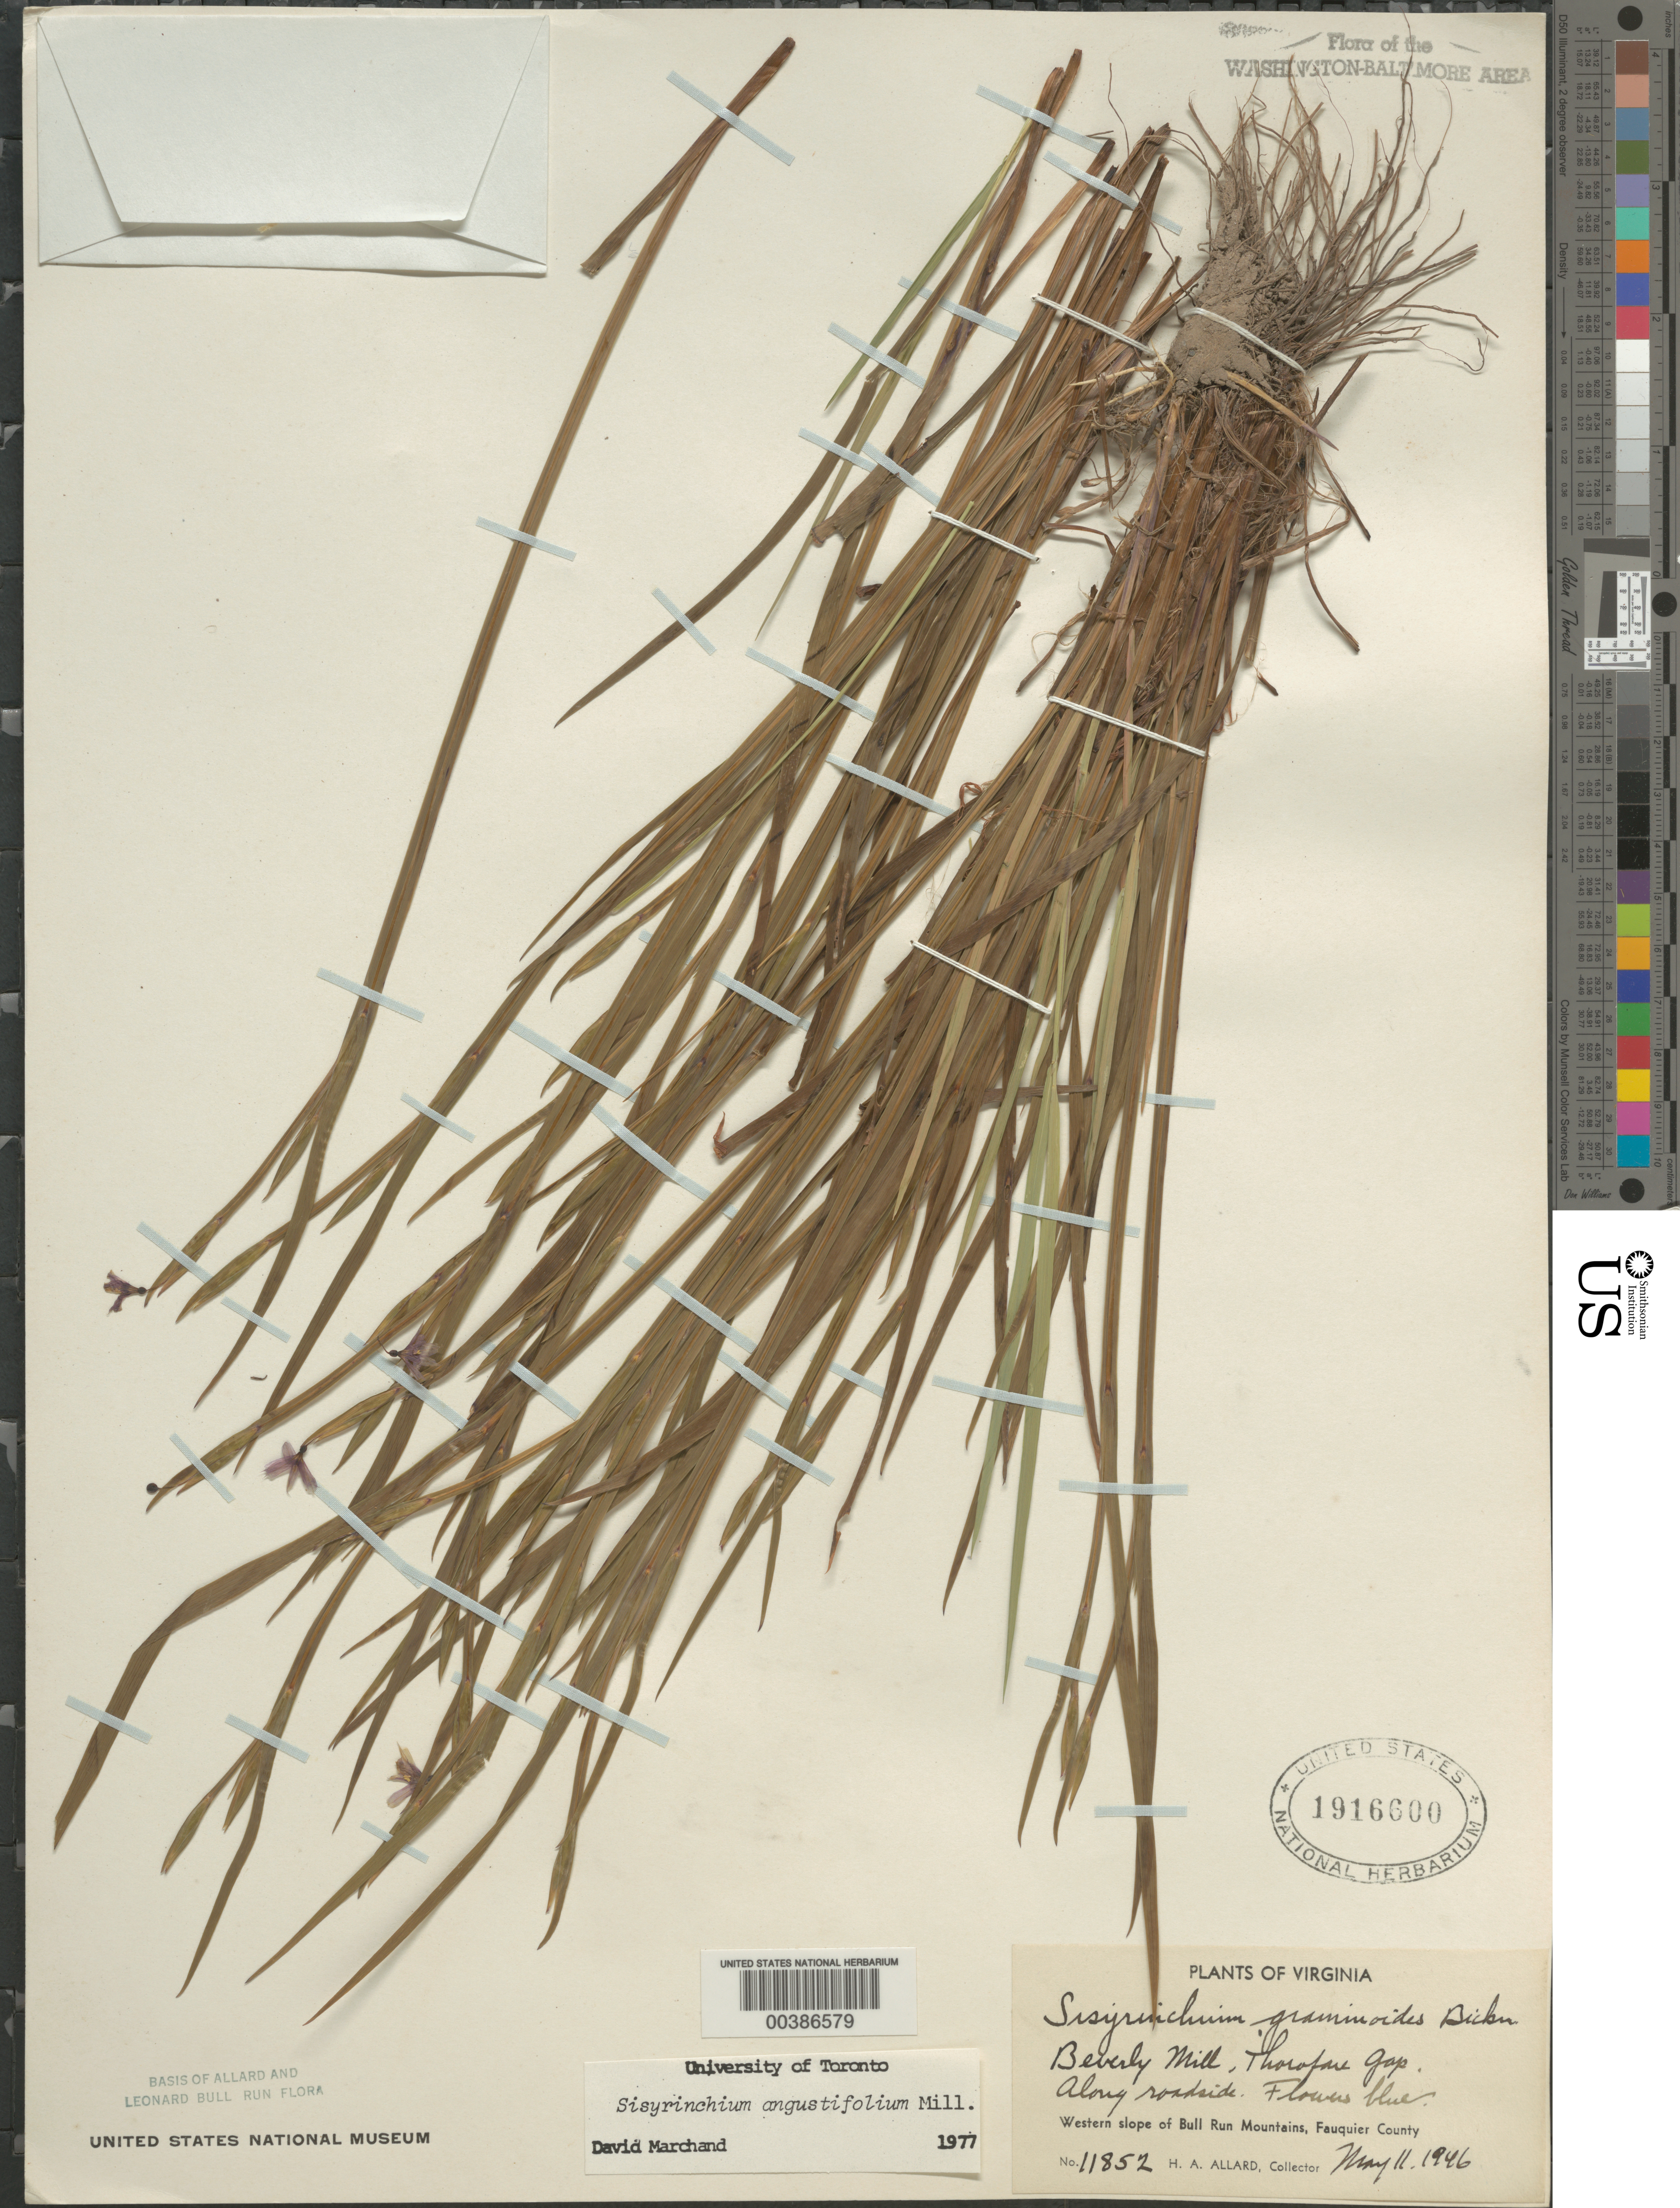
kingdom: Plantae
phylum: Tracheophyta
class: Liliopsida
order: Asparagales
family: Iridaceae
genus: Sisyrinchium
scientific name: Sisyrinchium angustifolium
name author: Mill.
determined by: Marchand, D.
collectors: H. A. Allard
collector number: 11852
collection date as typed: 11 May 1946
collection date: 1946-05-11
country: United States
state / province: Virginia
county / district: Fauquier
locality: Beverley Mill, Thorofare Gap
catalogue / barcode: US 1916600